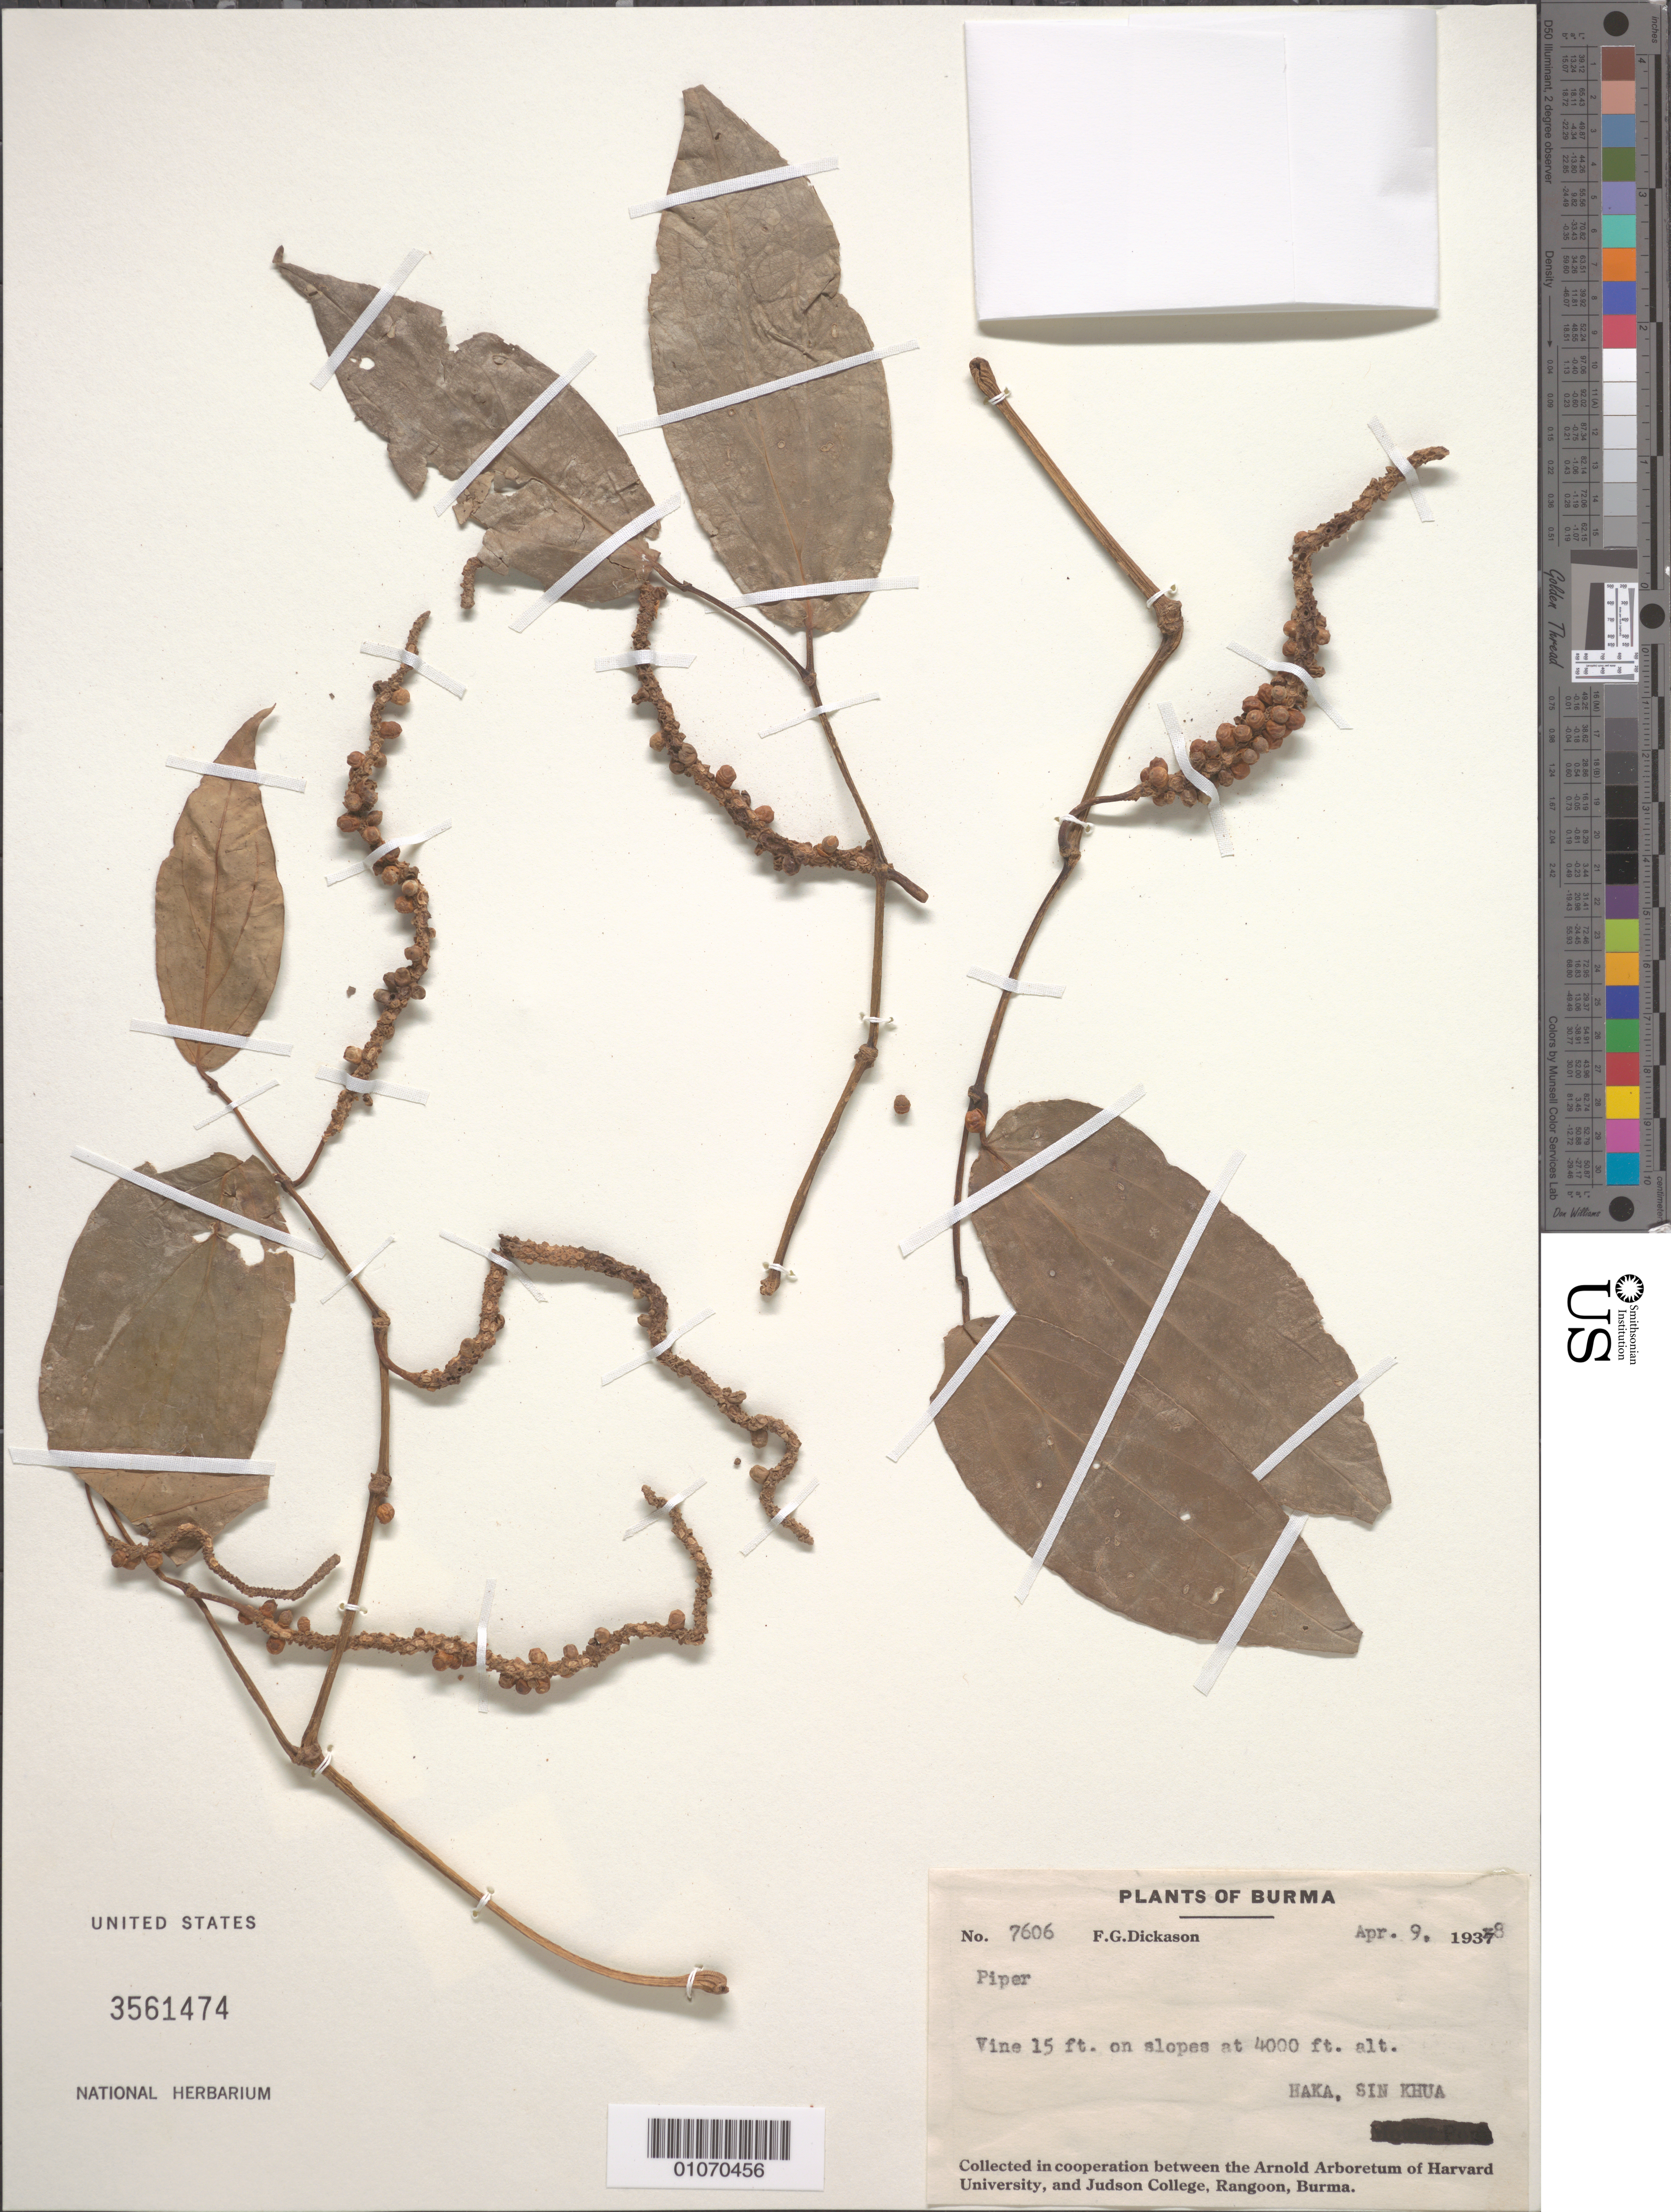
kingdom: Plantae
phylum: Tracheophyta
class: Magnoliopsida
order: Piperales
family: Piperaceae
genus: Piper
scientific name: Piper sp.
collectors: F. Dickason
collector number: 7606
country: Myanmar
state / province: Chin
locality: Haka, Sin Khua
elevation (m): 1219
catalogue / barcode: US 3561474